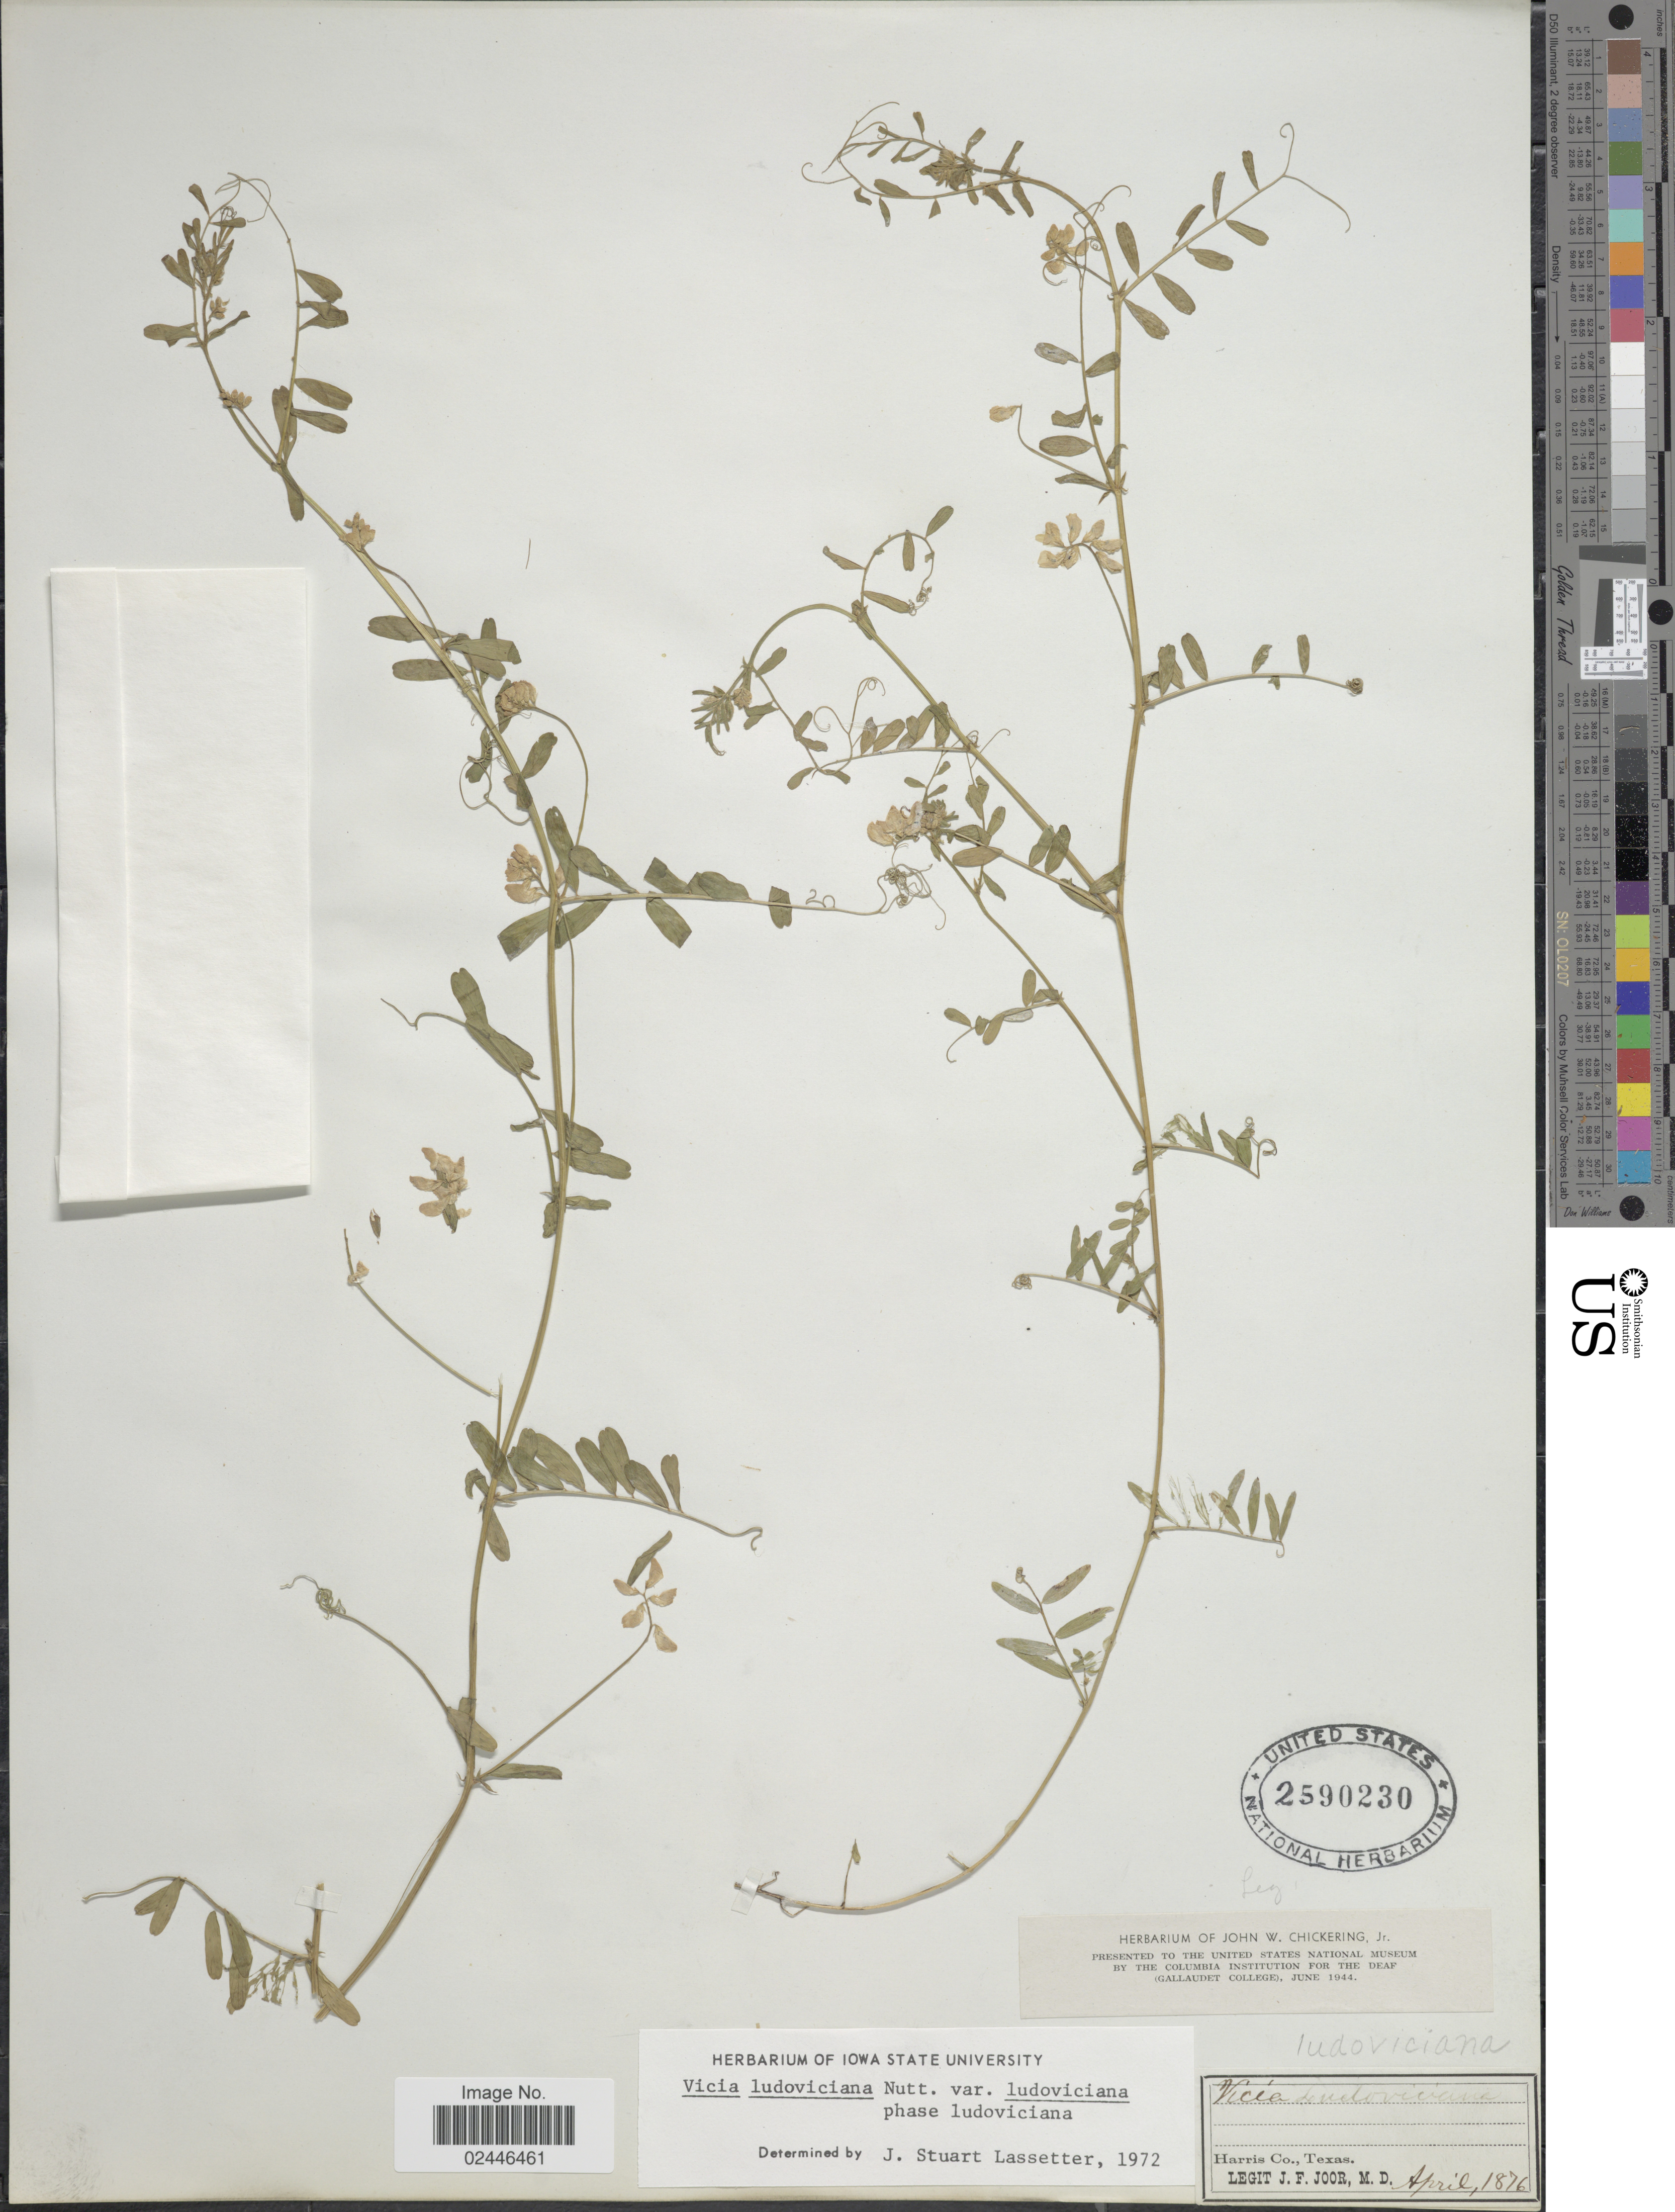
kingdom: Plantae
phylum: Tracheophyta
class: Magnoliopsida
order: Fabales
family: Fabaceae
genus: Vicia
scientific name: Vicia ludoviciana var. ludoviciana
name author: Nutt. ex Torr. & A. Gray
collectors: J. F. Joor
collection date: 1876-04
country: United States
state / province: Texas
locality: Harris Co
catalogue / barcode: US 2590230